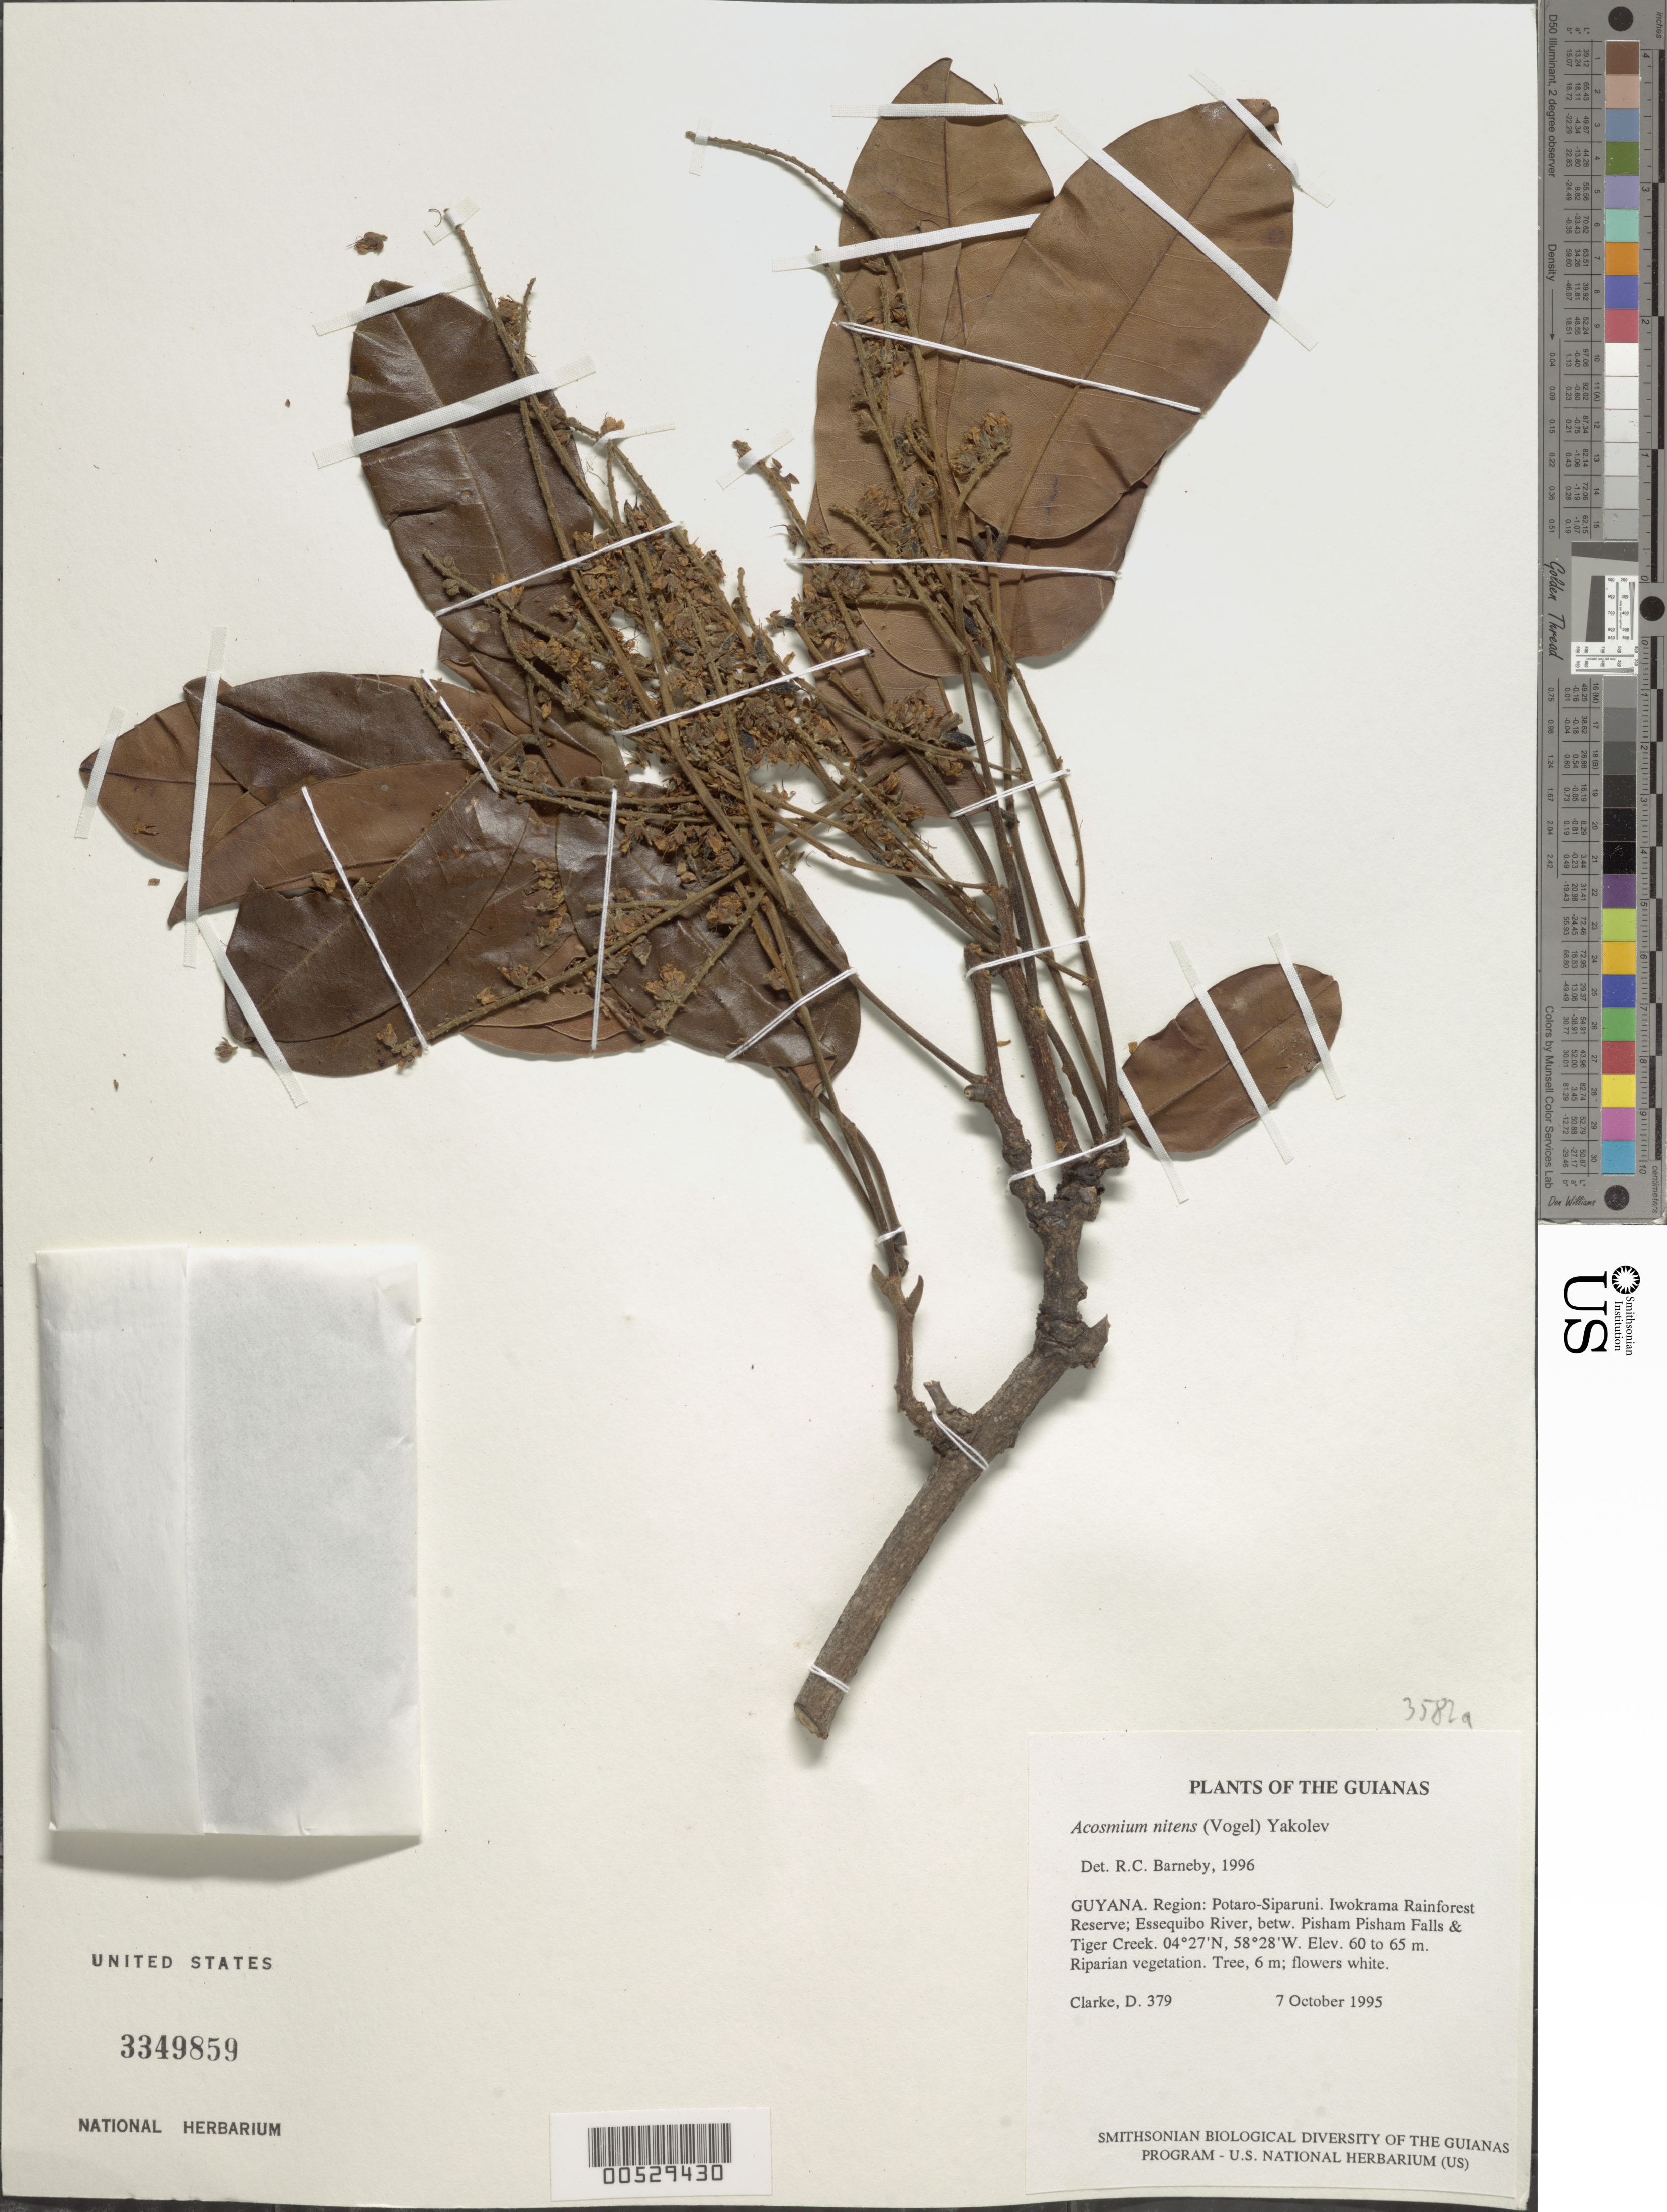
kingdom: Plantae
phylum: Tracheophyta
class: Magnoliopsida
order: Fabales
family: Fabaceae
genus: Acosmium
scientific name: Acosmium nitens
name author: (Vogel) Yakovlev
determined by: Barneby, Rupert C., (NY)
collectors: H. D. Clarke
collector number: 379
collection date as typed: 7 October 1995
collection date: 1995-10-07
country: Guyana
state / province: Potaro-Siparuni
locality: Iwokrama Rainforest Reserve; Essequibo River, betw. Pisham Pisham Falls & Tiger Creek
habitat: Riparian vegetation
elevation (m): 60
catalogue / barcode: US 3349859